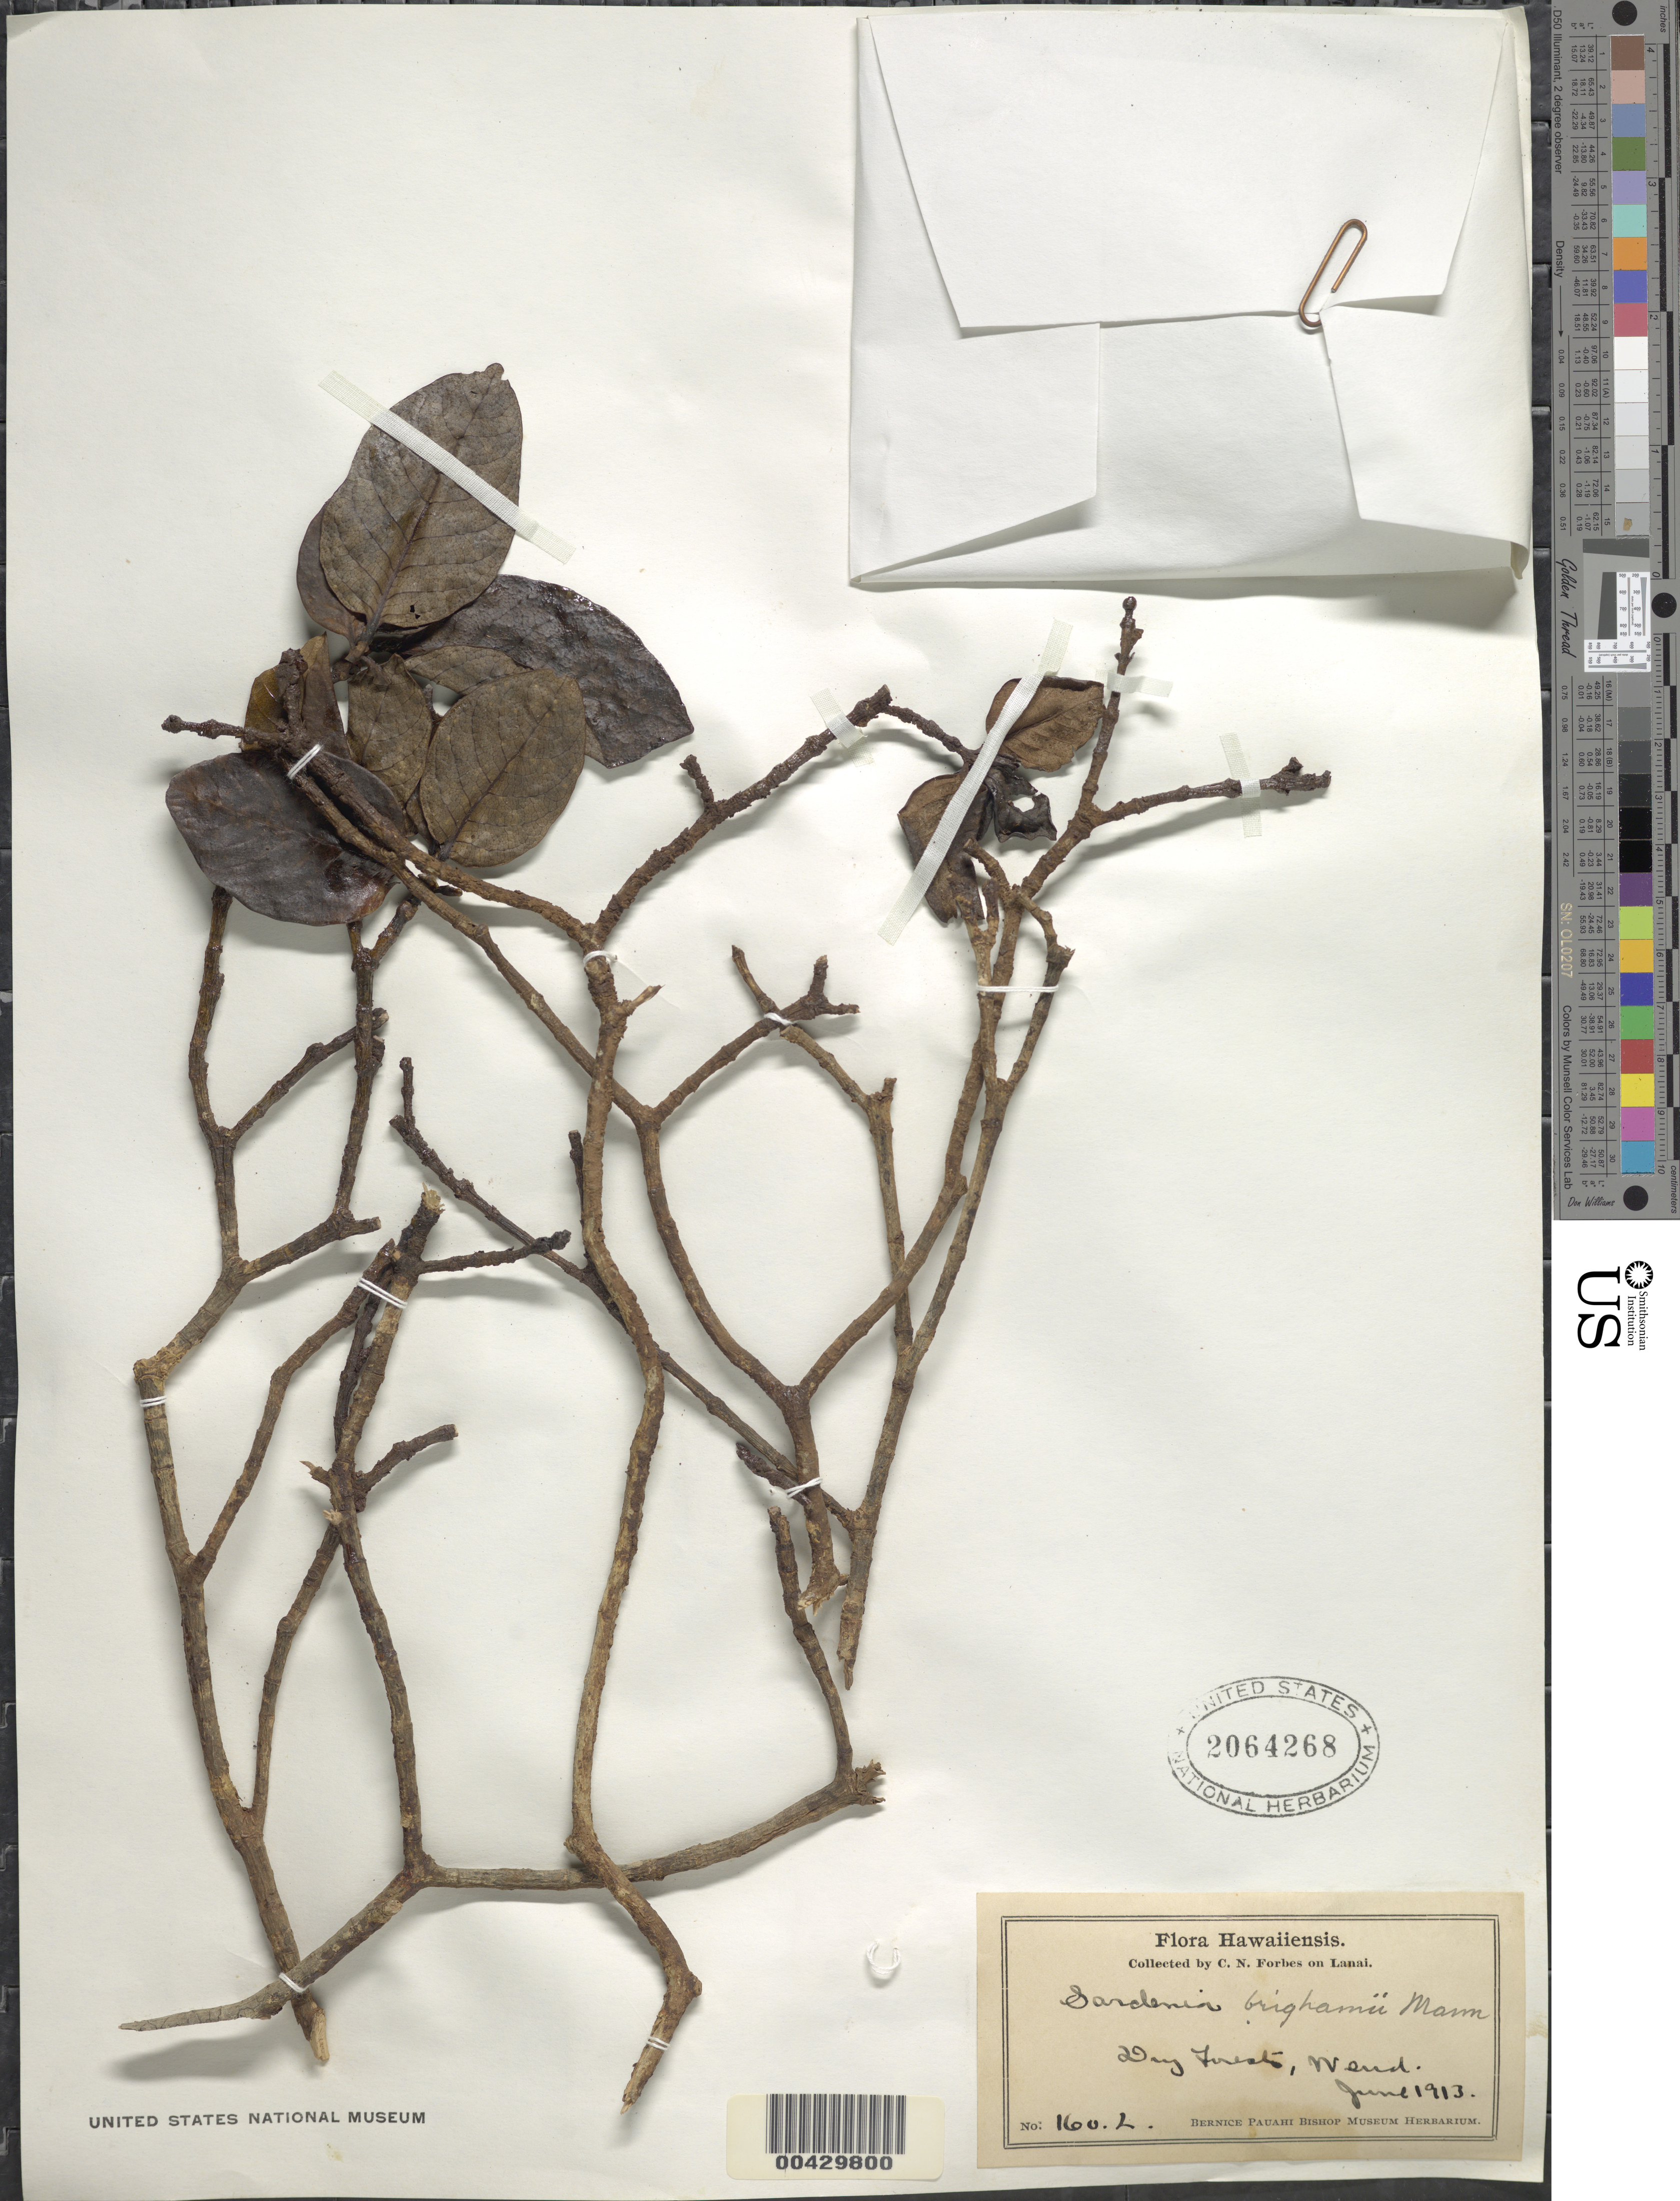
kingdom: Plantae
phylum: Tracheophyta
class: Magnoliopsida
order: Gentianales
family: Rubiaceae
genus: Gardenia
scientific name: Gardenia brighamii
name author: H. Mann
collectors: C. N. Forbes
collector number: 160.L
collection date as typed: Jun 1913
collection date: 1913-06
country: United States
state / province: Hawaii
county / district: Maui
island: Lana'i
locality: Dry forests, W end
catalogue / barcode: US 2064268